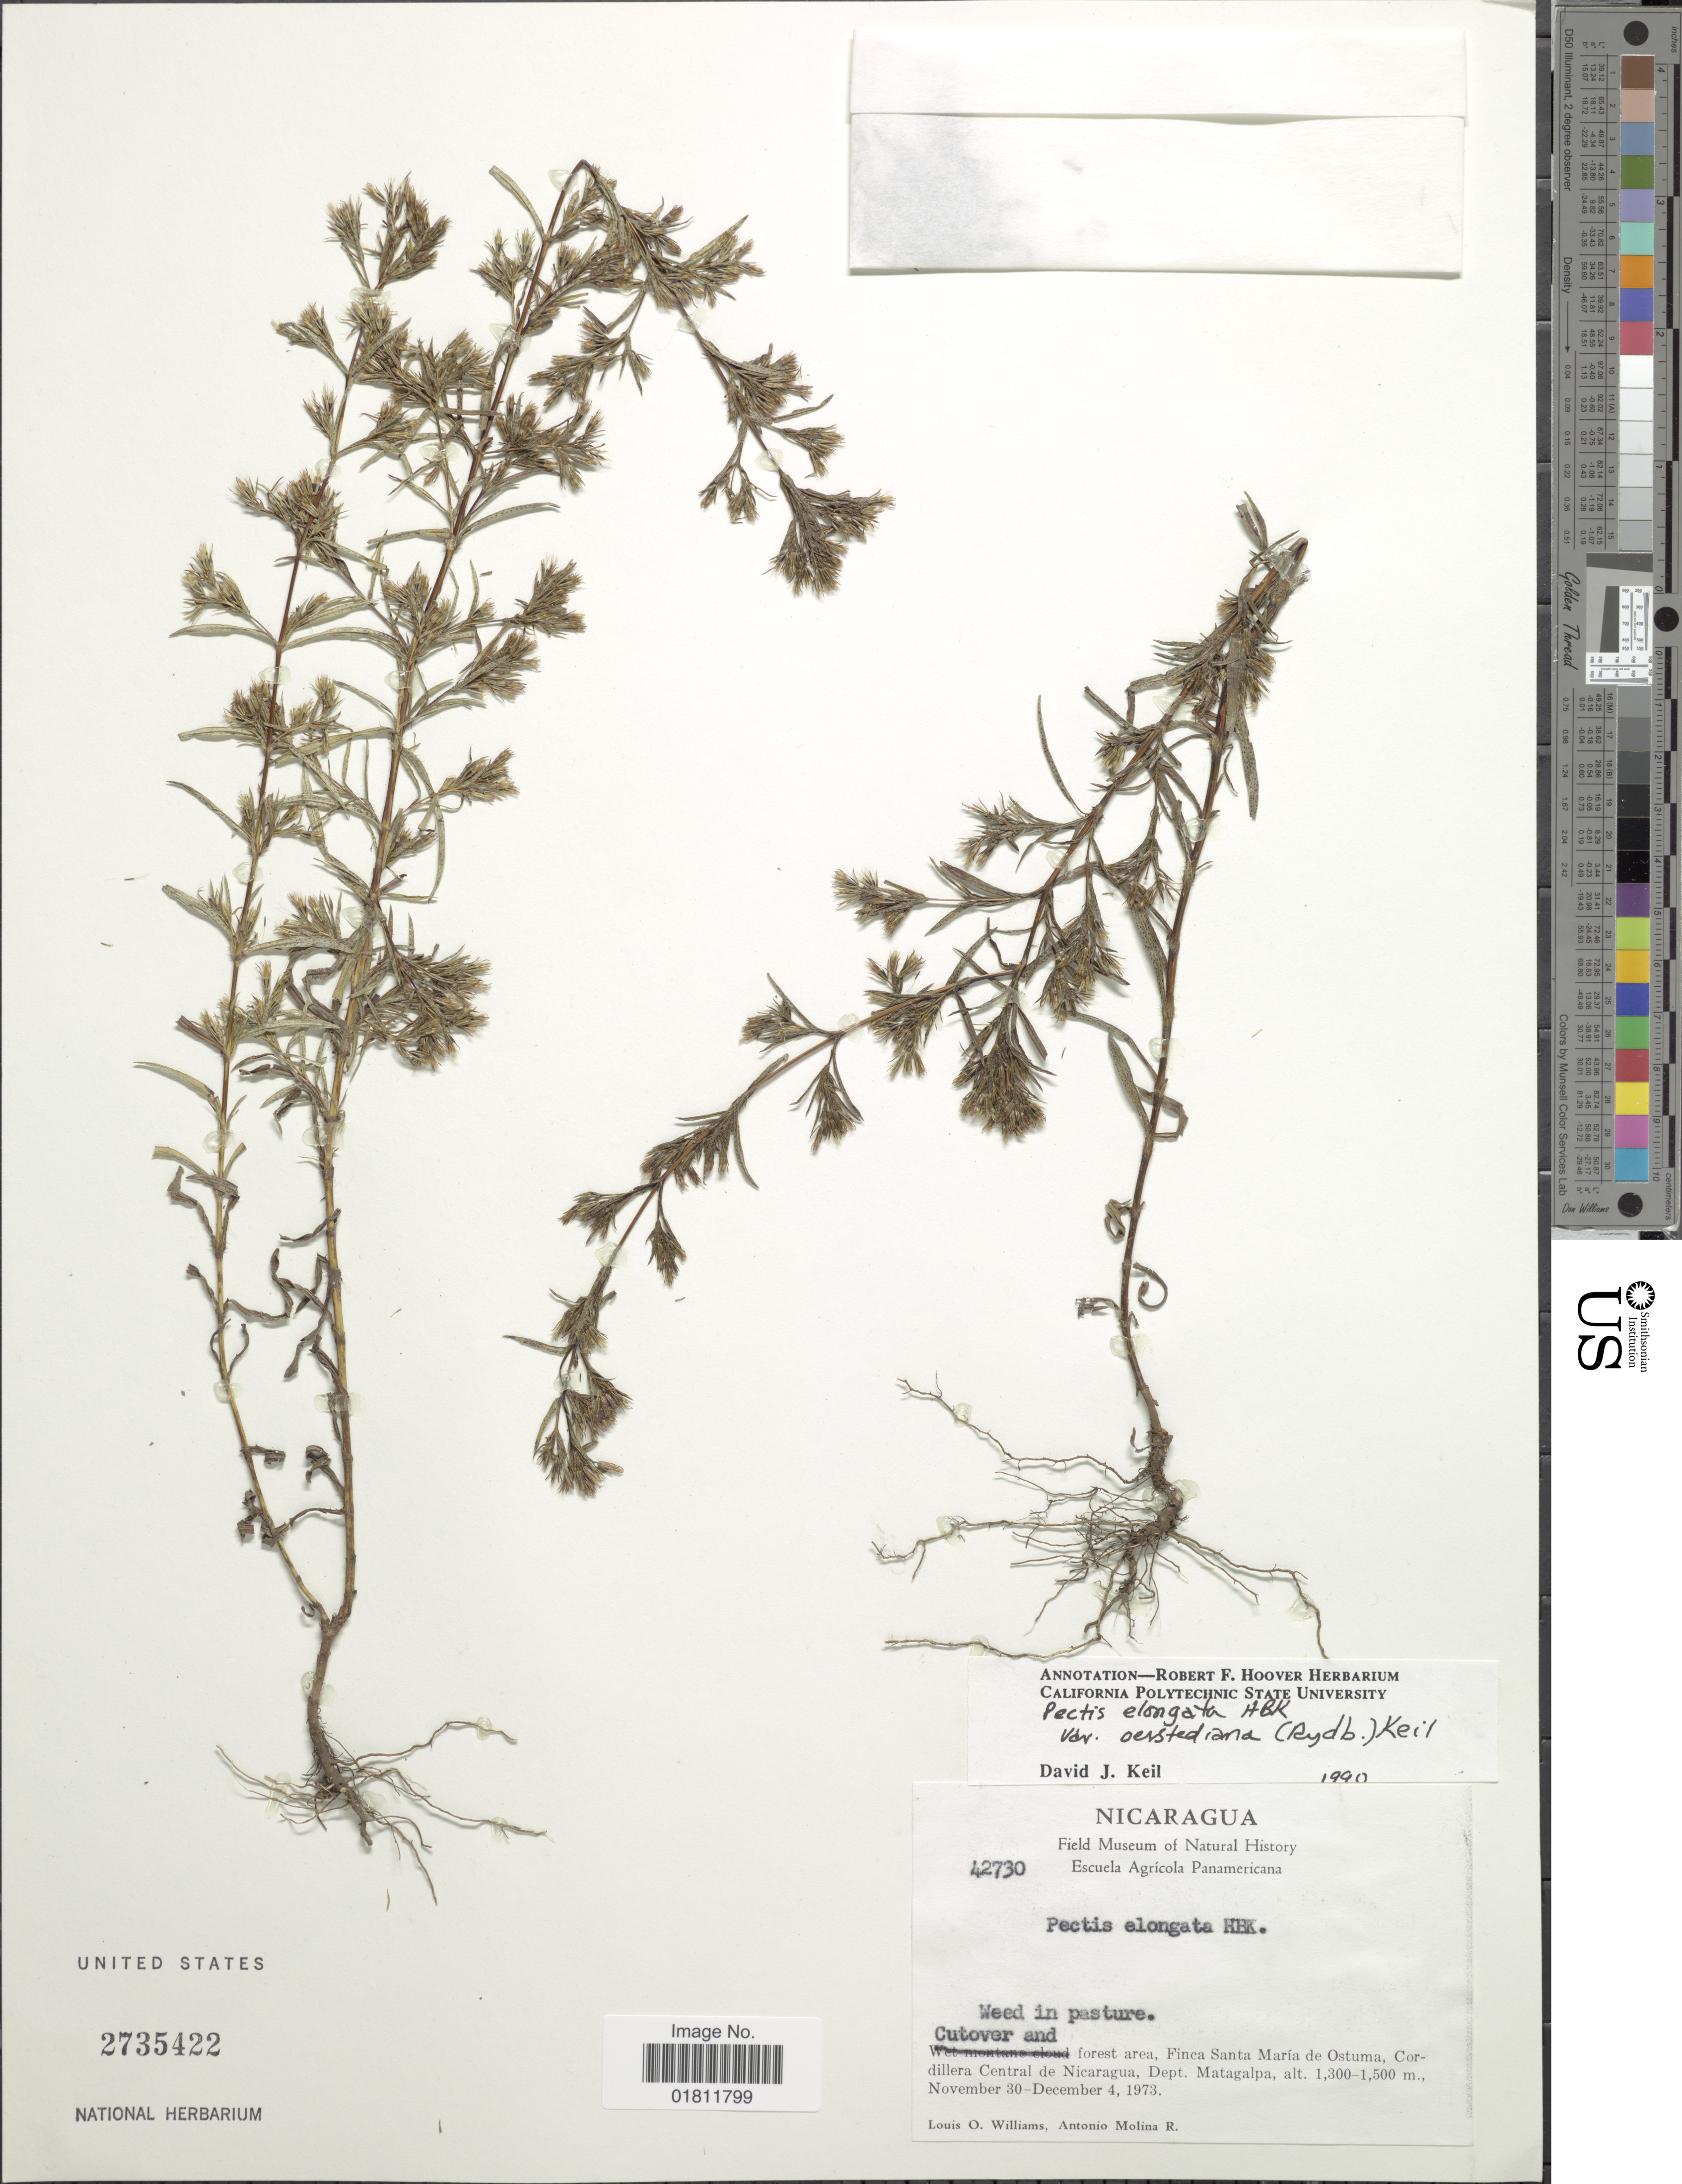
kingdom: Plantae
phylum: Tracheophyta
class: Magnoliopsida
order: Asterales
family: Asteraceae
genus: Pectis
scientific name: Pectis elongata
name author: Kunth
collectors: L. O. Williams & A. Molina R.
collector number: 42730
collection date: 1973-11-30/1973-12-04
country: Nicaragua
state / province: Matagalpa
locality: Finca Santa Maria de Ostuma, Cordillera Central de Nicaragua. Dept. Matagalpa.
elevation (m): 1300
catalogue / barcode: US 2735422